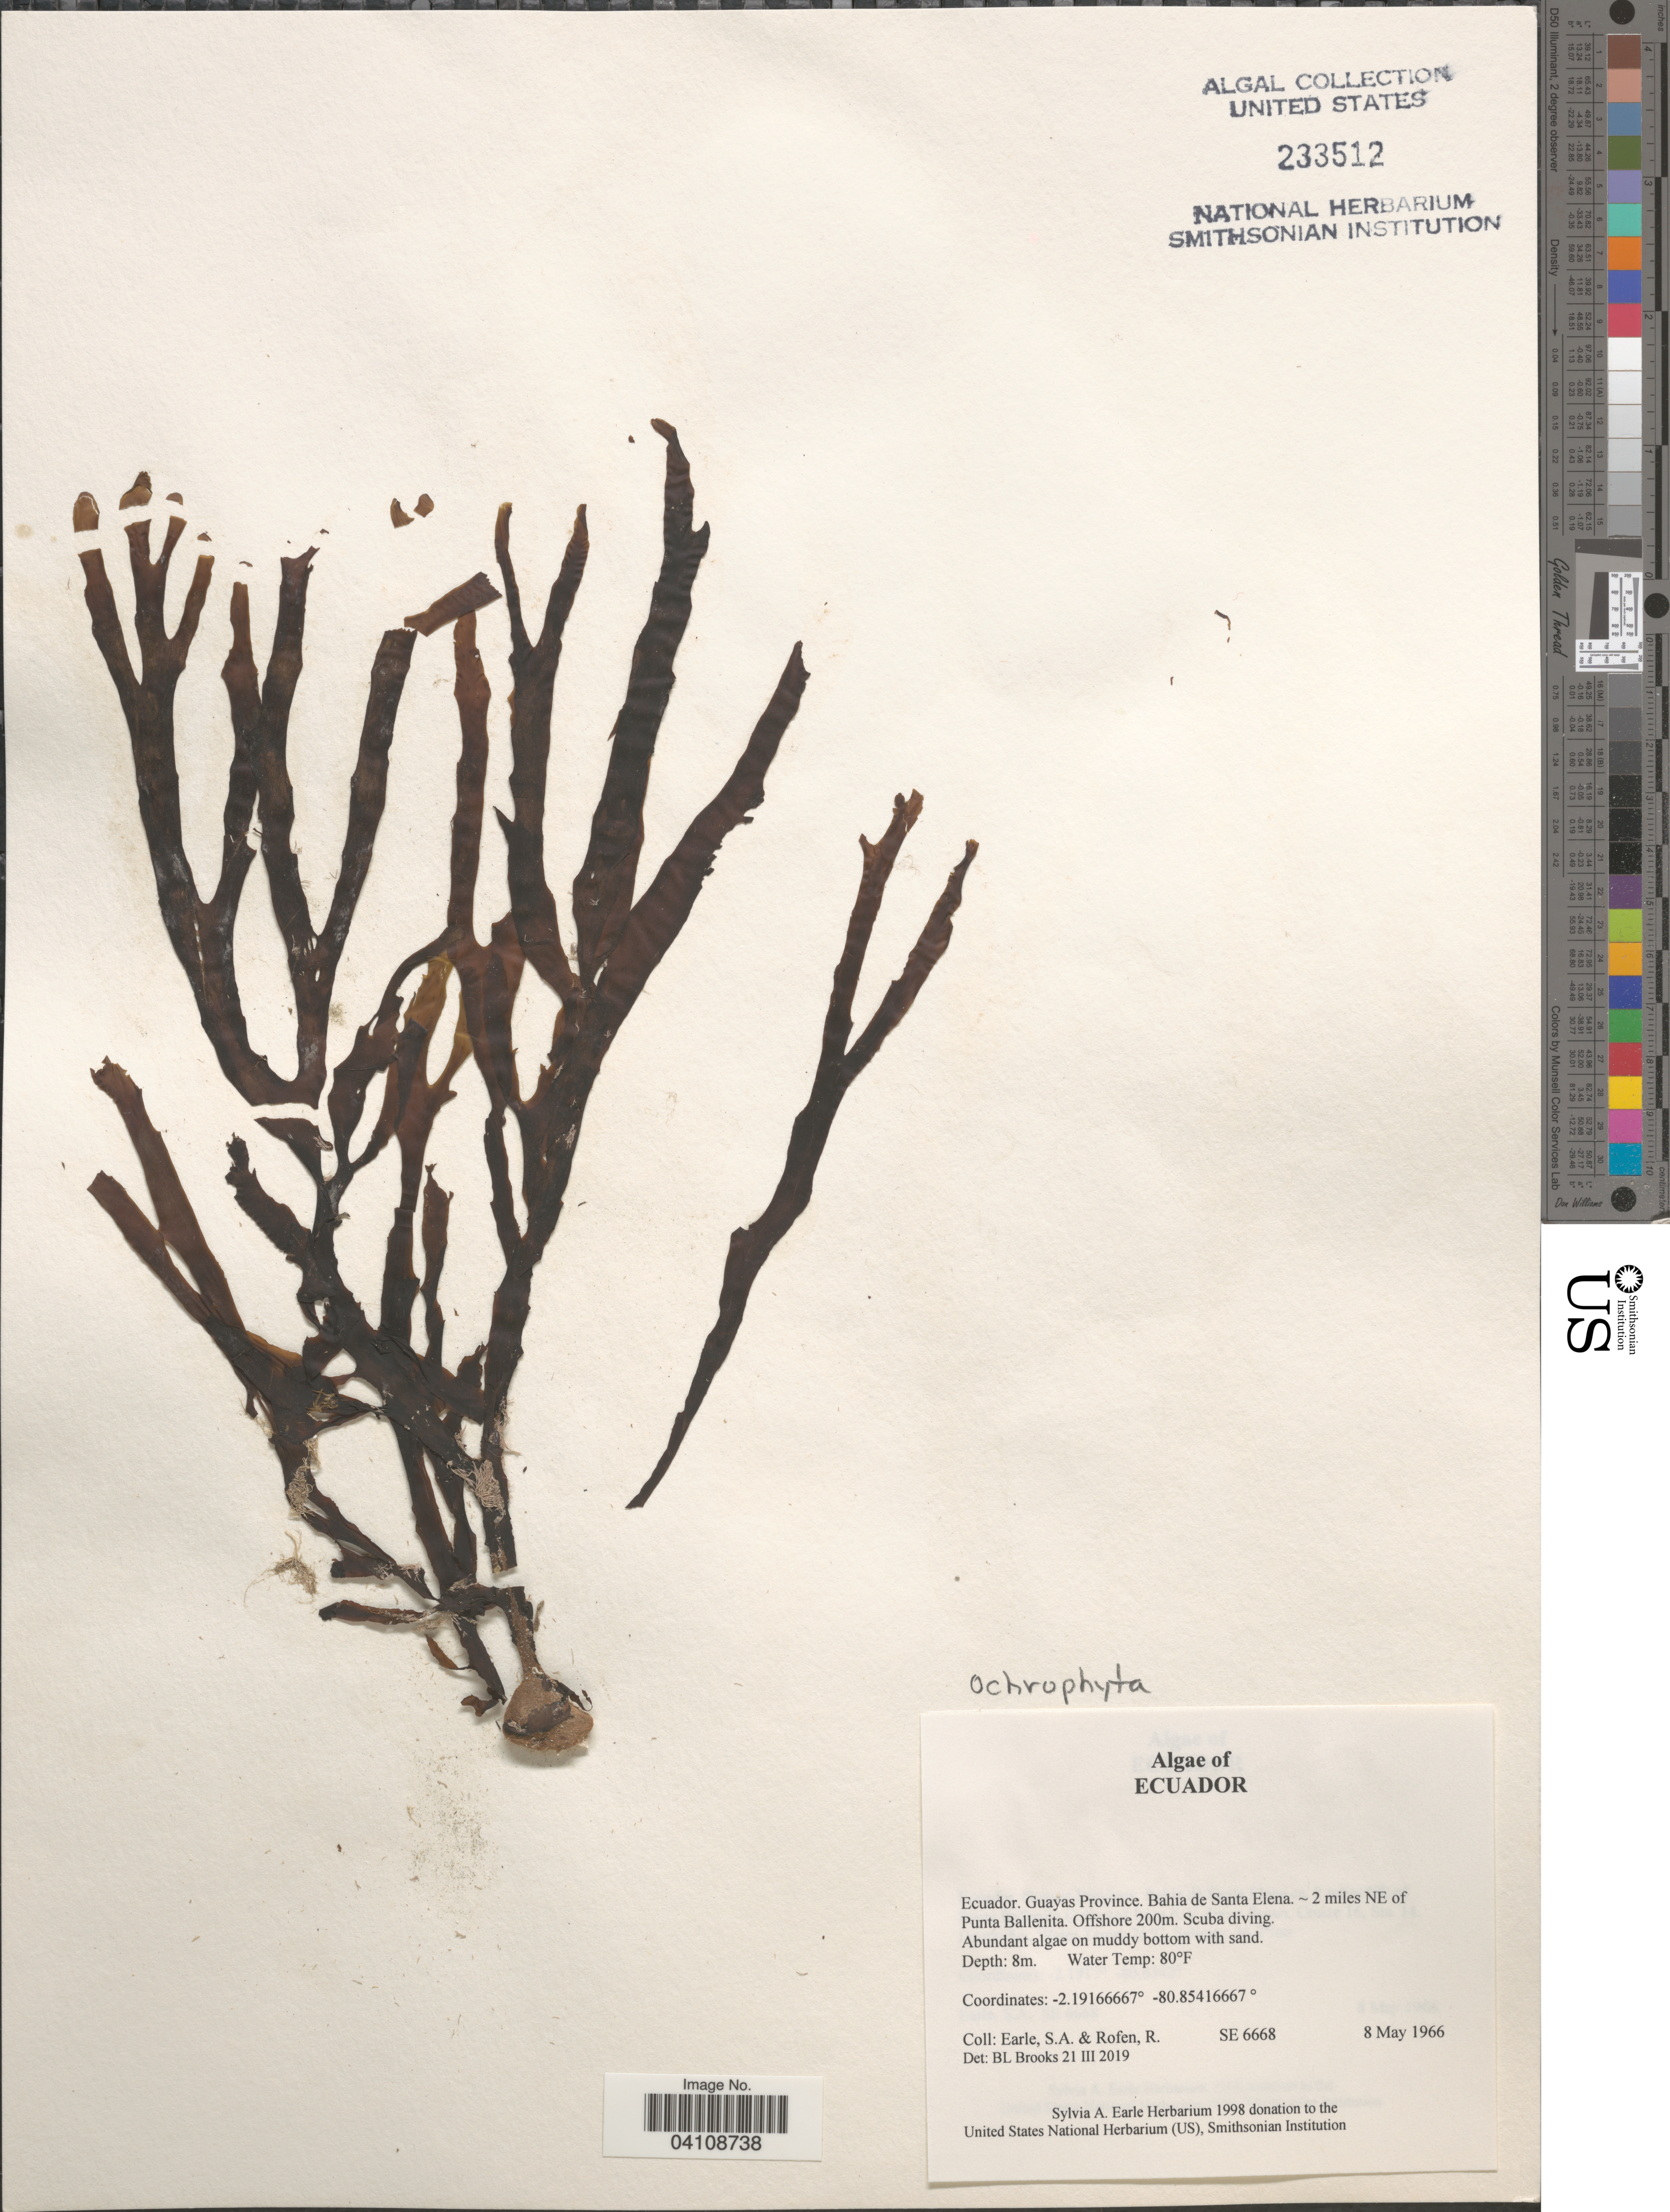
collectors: S. A. Earle & R. Rofen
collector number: SE6668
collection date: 1966-05-08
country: Ecuador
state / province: Guayas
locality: Bahia de Santa Elena ~ 2 miles NE of Punta Ballenita. Offshore 200m.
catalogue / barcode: US 233512